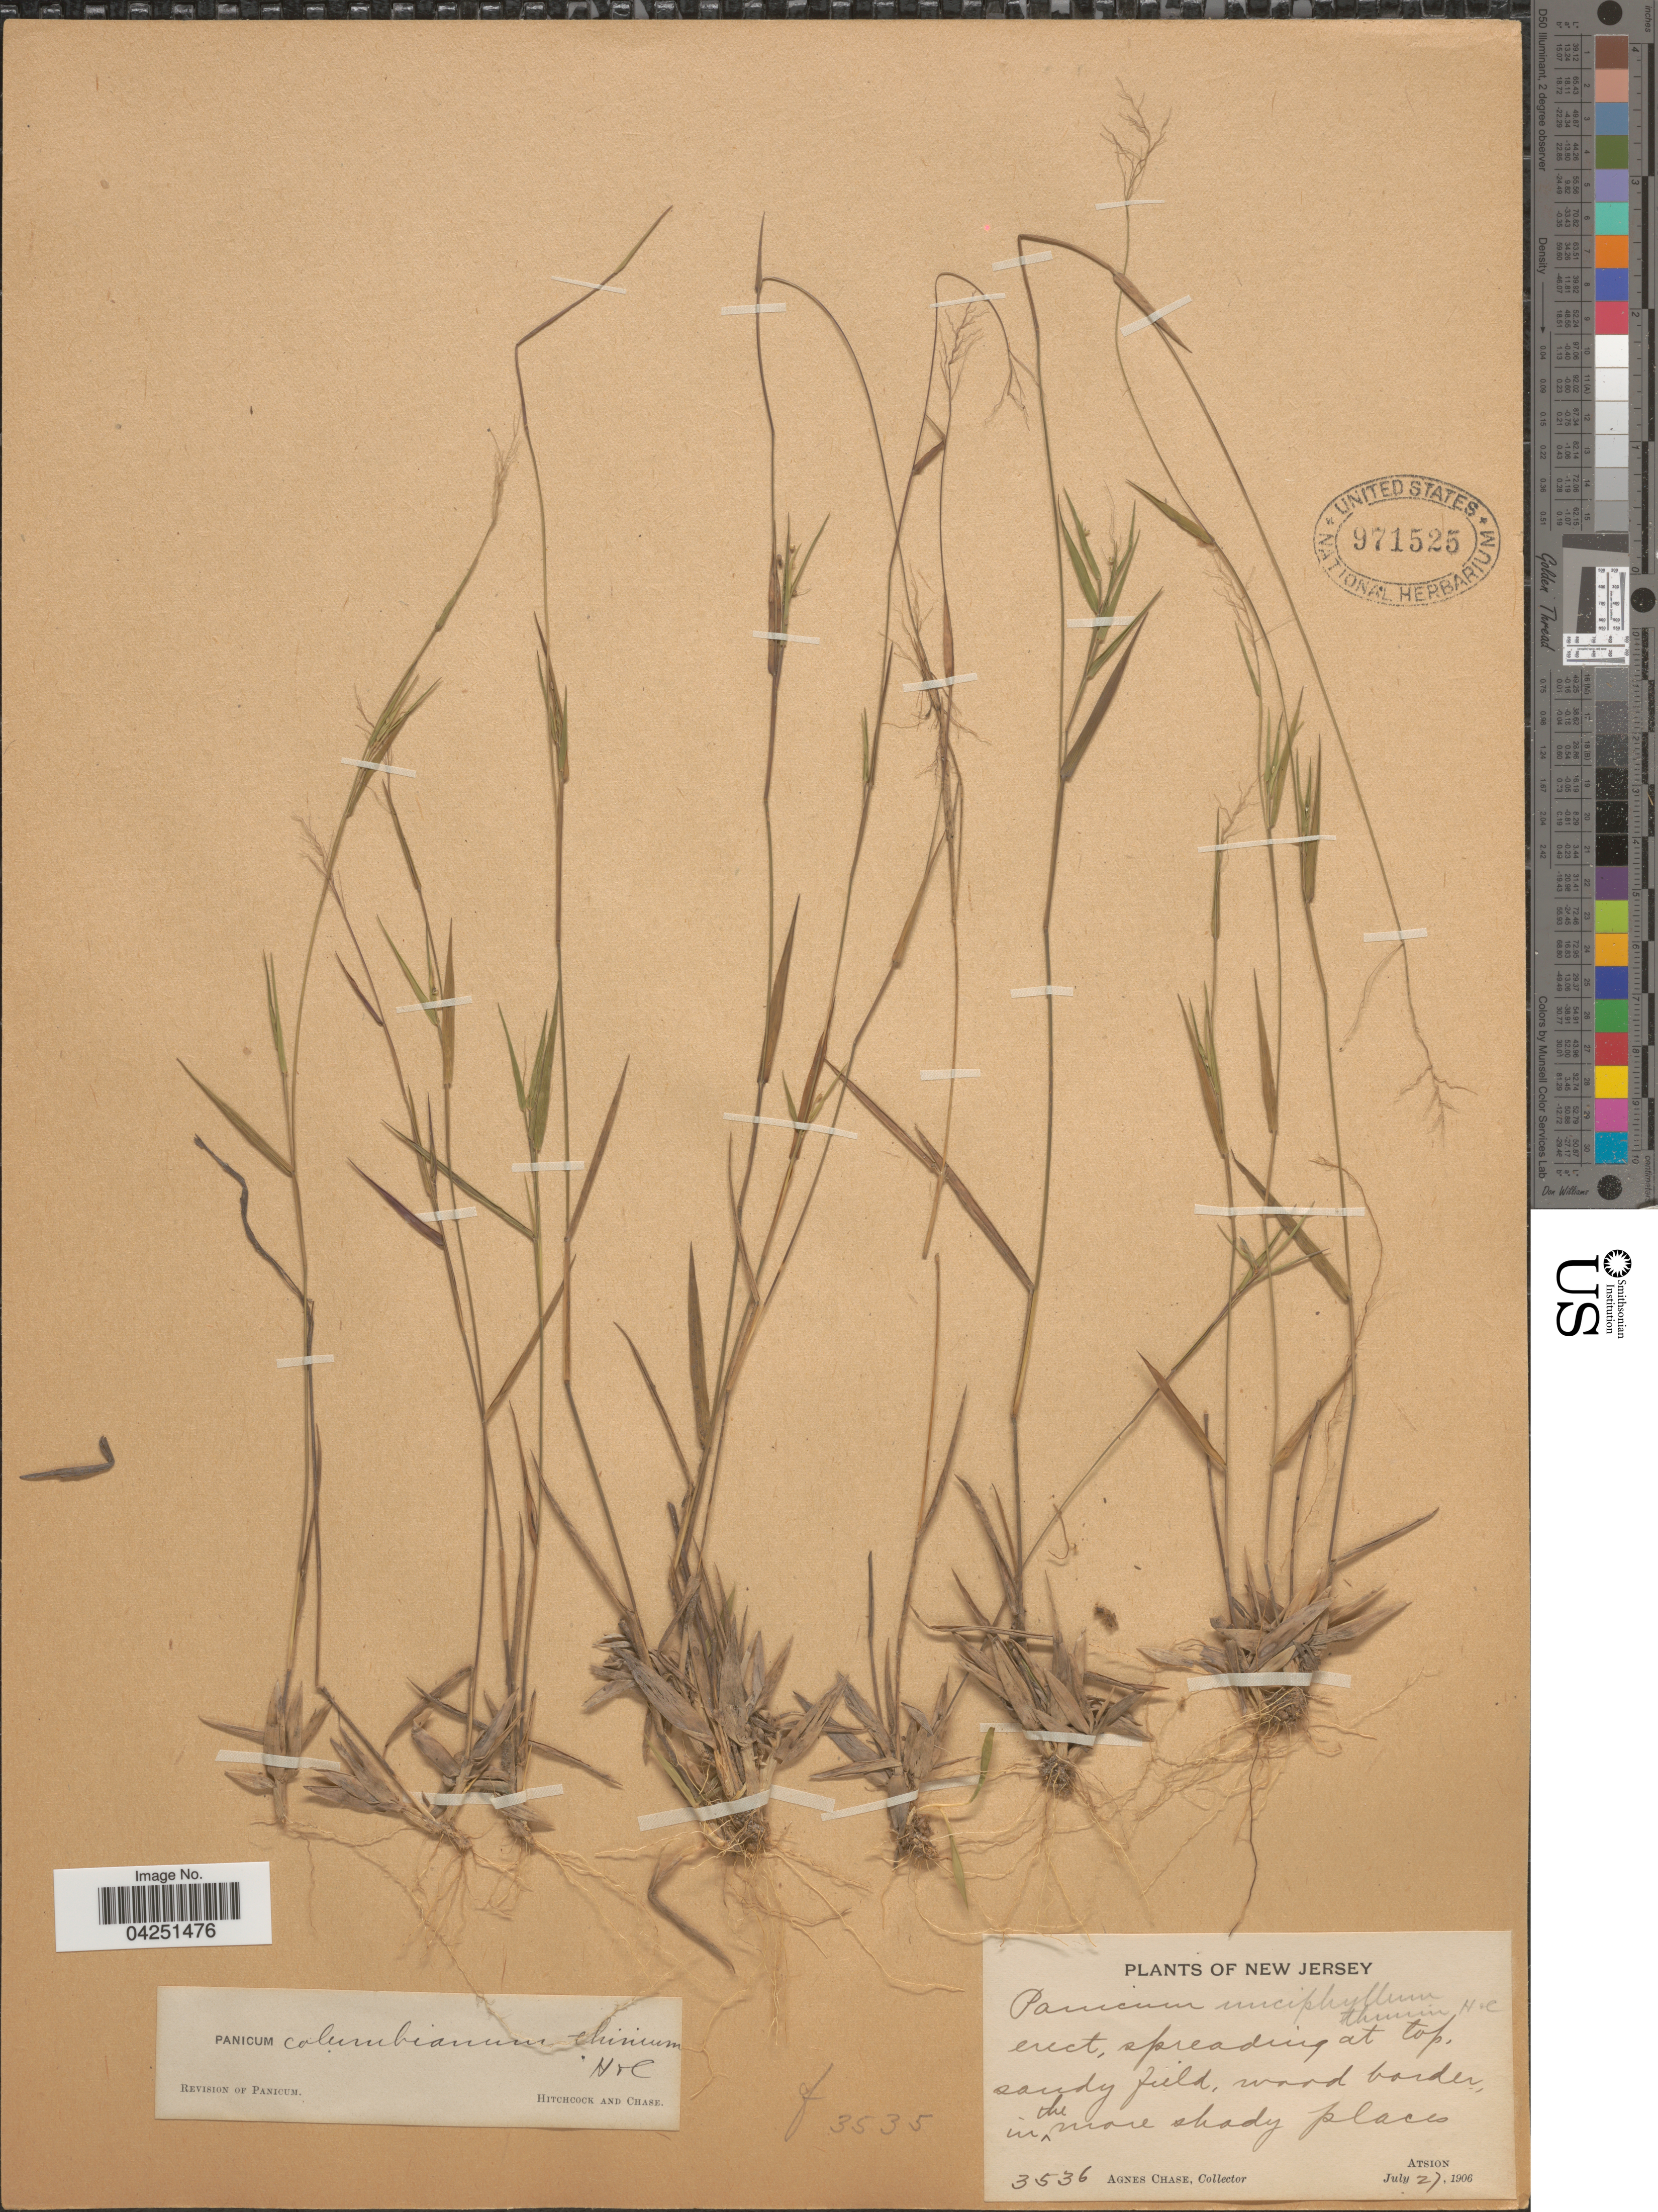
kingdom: Plantae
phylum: Tracheophyta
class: Liliopsida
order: Poales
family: Poaceae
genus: Dichanthelium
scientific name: Dichanthelium acuminatum var. acuminatum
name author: (Sw.) Gould & C.A. Clark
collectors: A. Chase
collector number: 3536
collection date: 1906-07-27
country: United States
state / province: New Jersey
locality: Atsion.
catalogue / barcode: US 971525